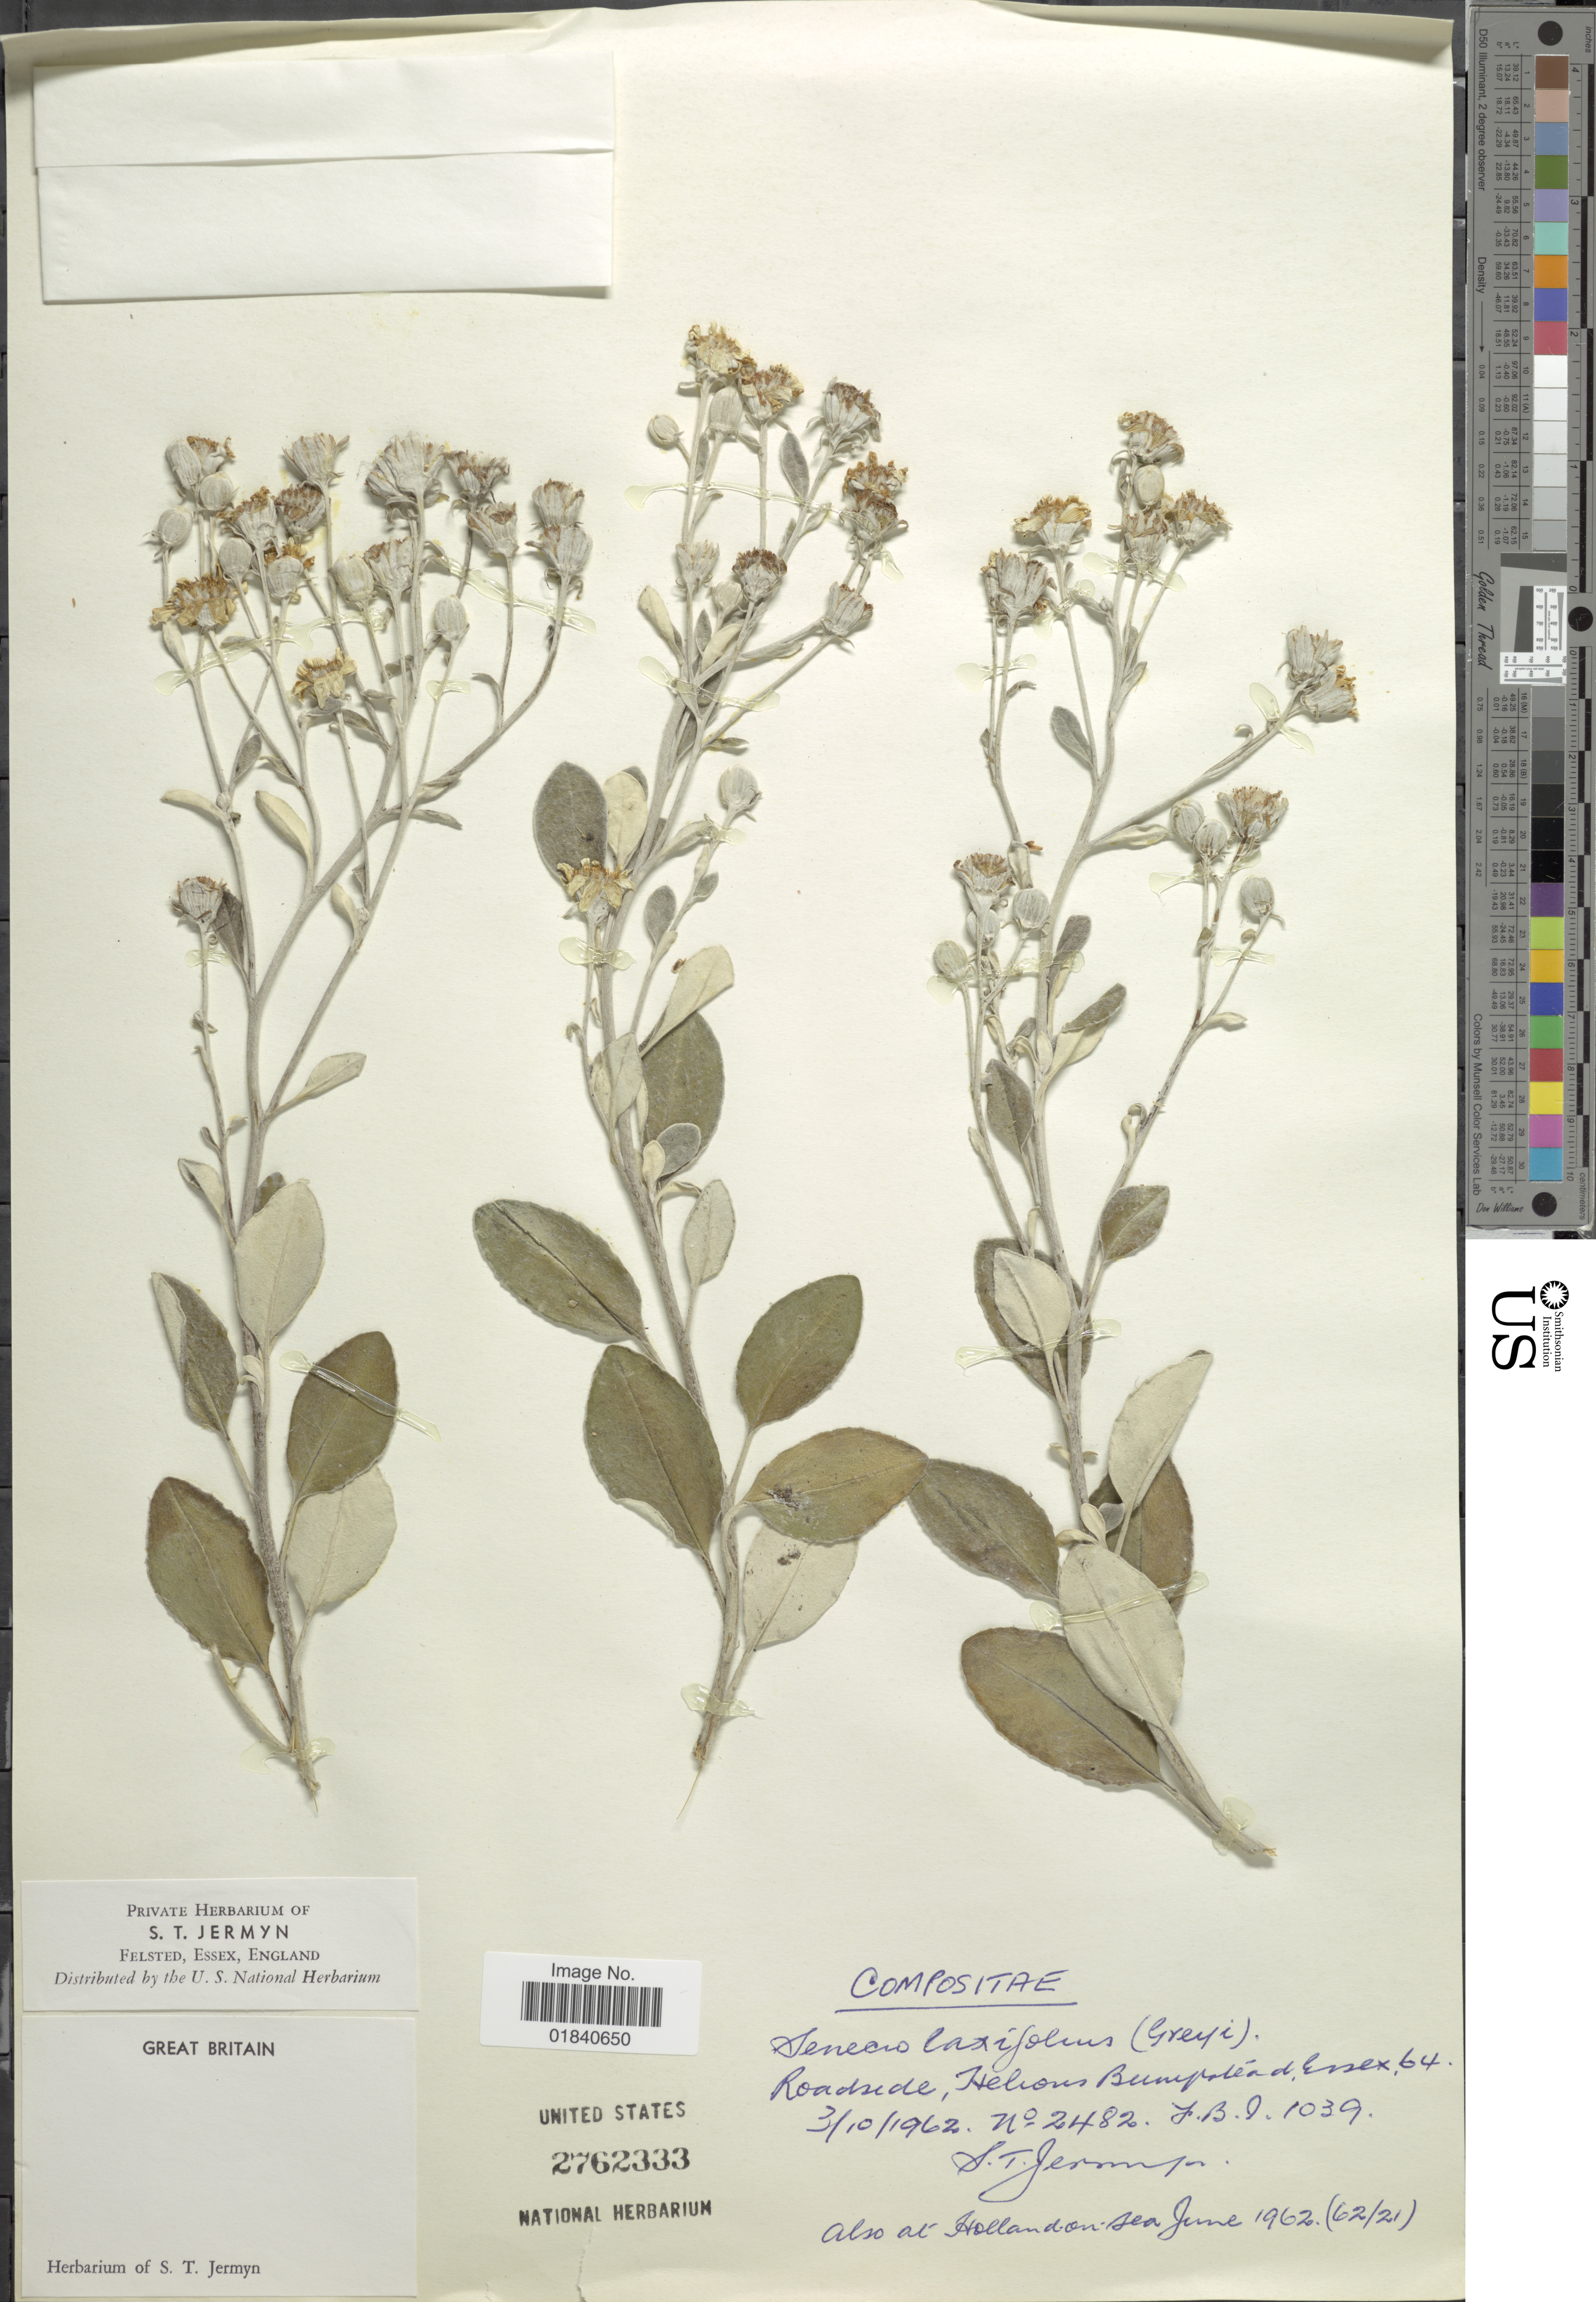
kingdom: Plantae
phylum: Tracheophyta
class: Magnoliopsida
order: Asterales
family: Asteraceae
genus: Senecio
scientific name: Senecio laxifolius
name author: J. Buchholz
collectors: S. Jermyn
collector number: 2482/1039*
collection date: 1962-10-03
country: United Kingdom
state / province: England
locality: Helions Bumpstead, Essex, 64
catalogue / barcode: US 2762333